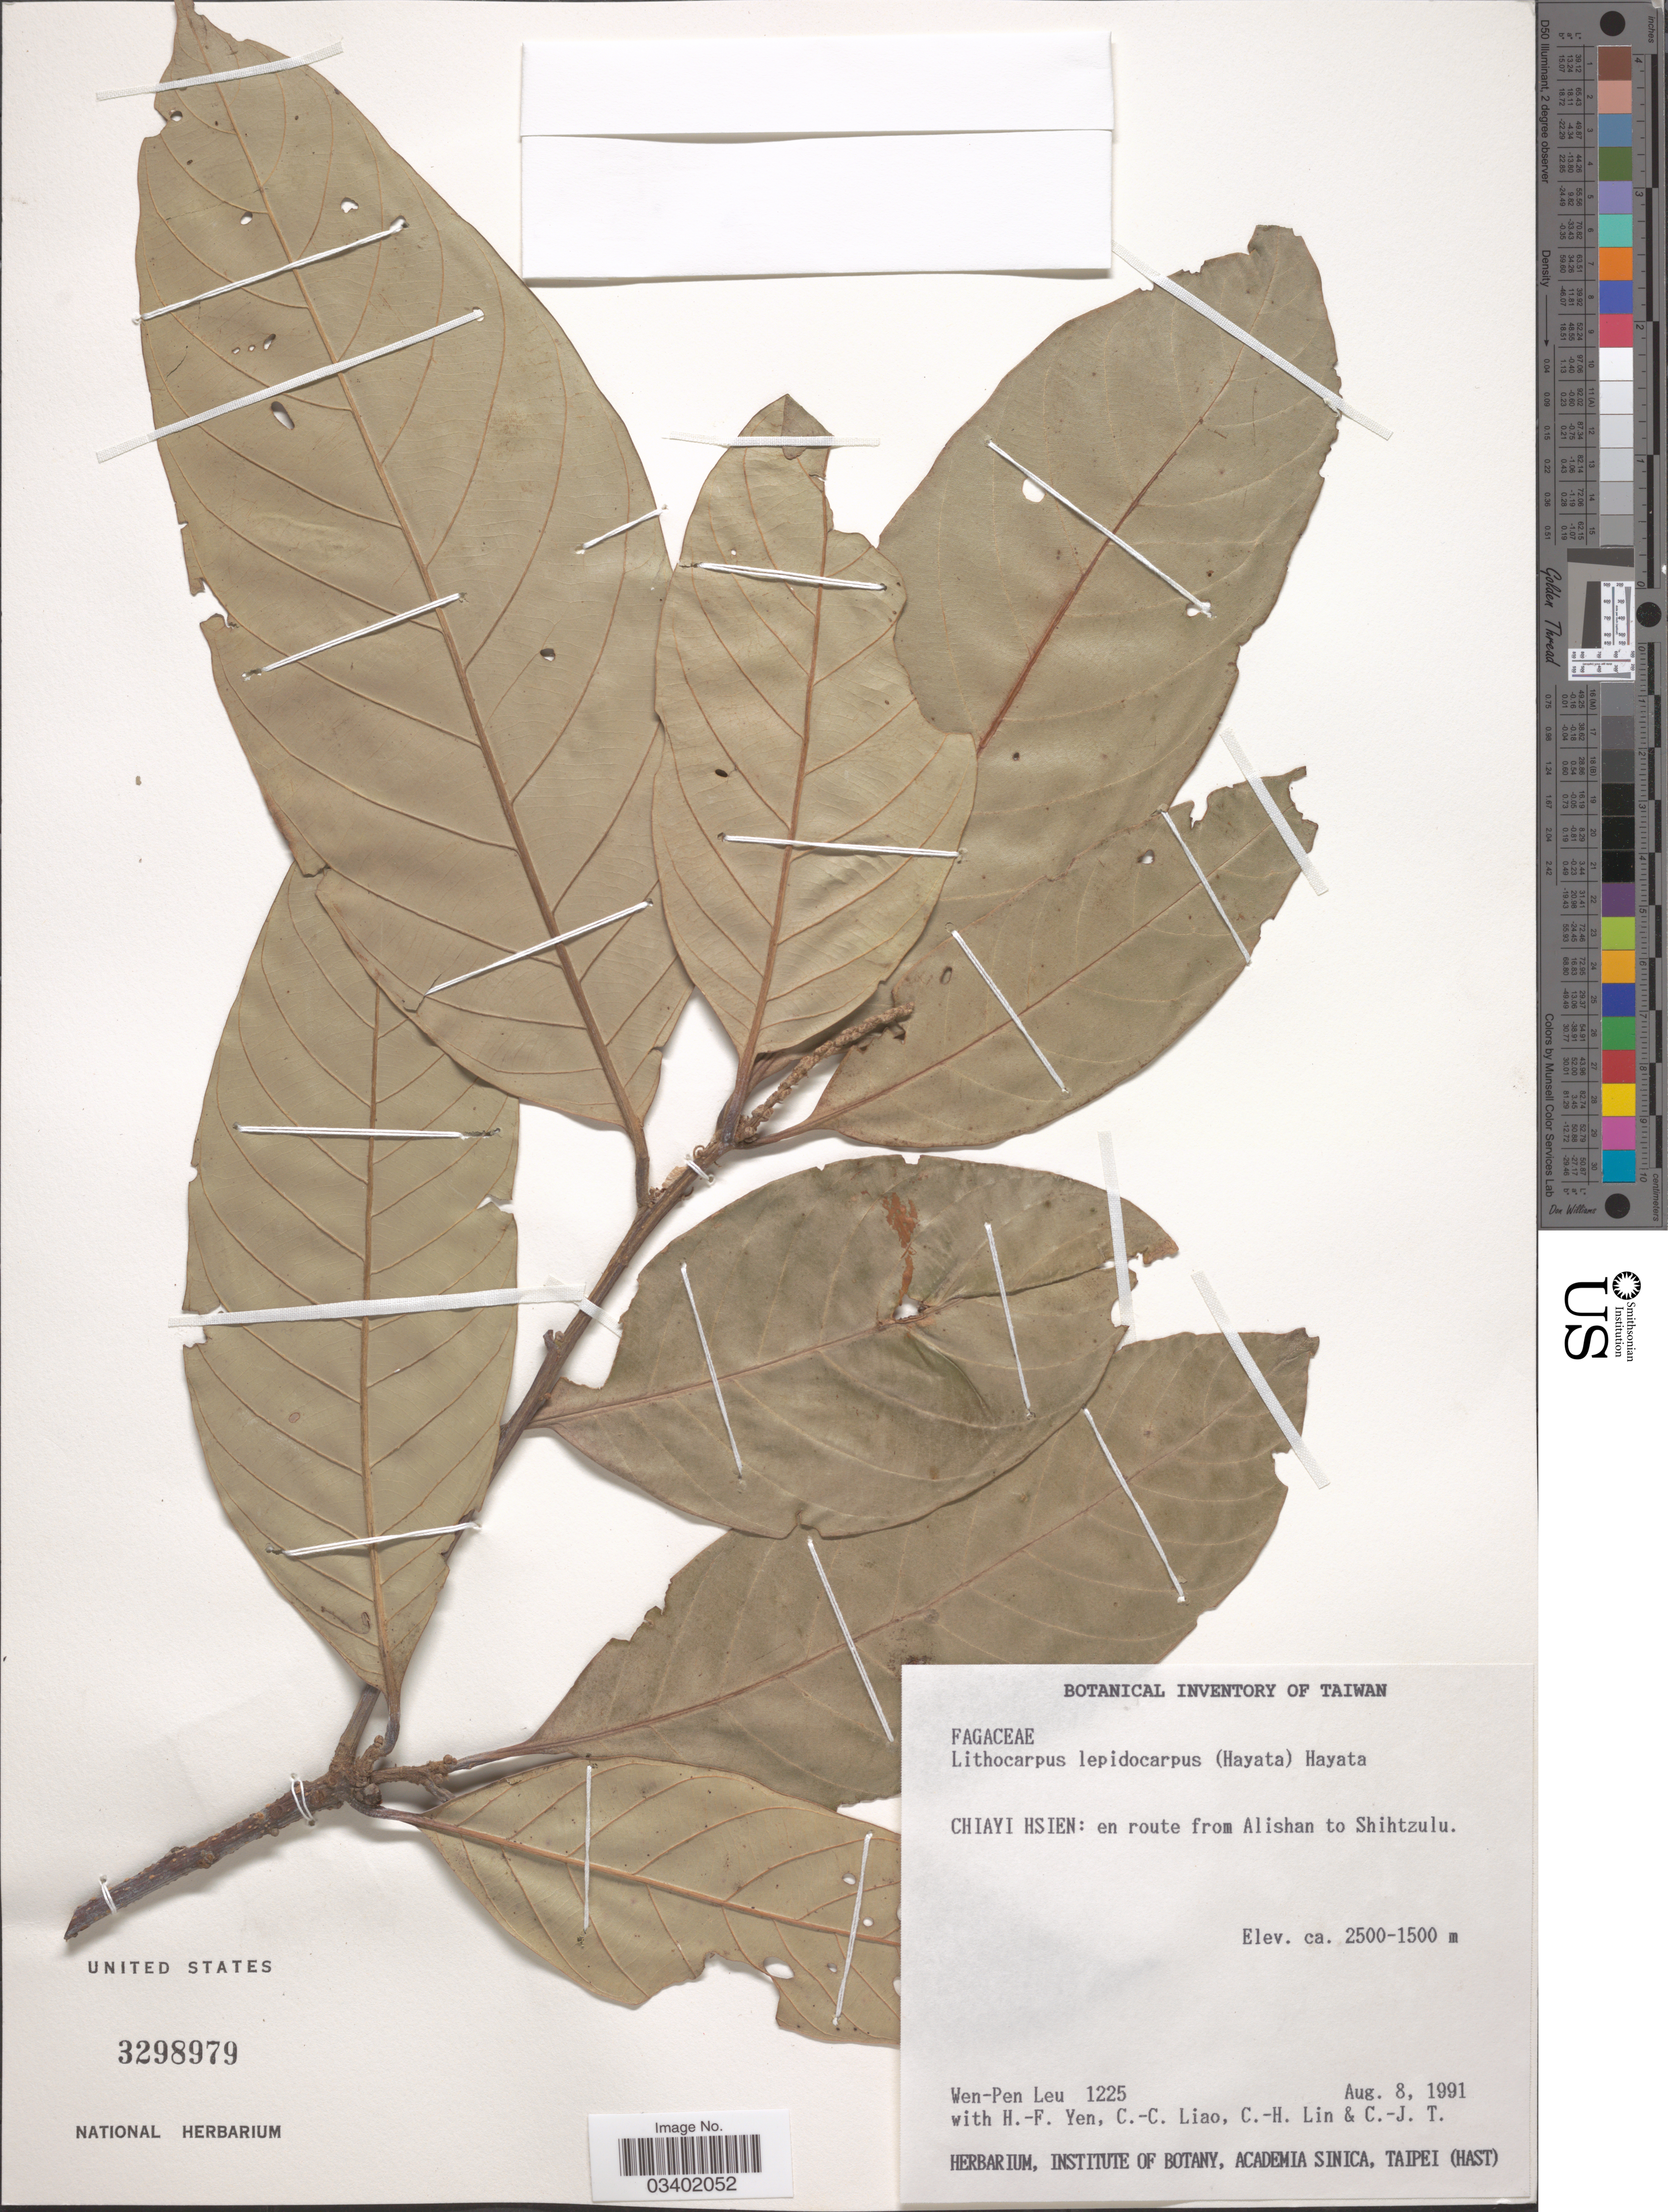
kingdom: Plantae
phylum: Tracheophyta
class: Magnoliopsida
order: Fagales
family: Fagaceae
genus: Lithocarpus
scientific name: Lithocarpus lepidocarpus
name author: (Hayata) Hayata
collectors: W. Leu, H. Yen, C. Liao, C. Lin & C. - J. T.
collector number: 1225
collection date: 1991-08-08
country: Taiwan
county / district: Chiayi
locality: Chiayi Hsien: en route from Alishan to Shihtzulu.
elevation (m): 1500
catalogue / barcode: US 3298979